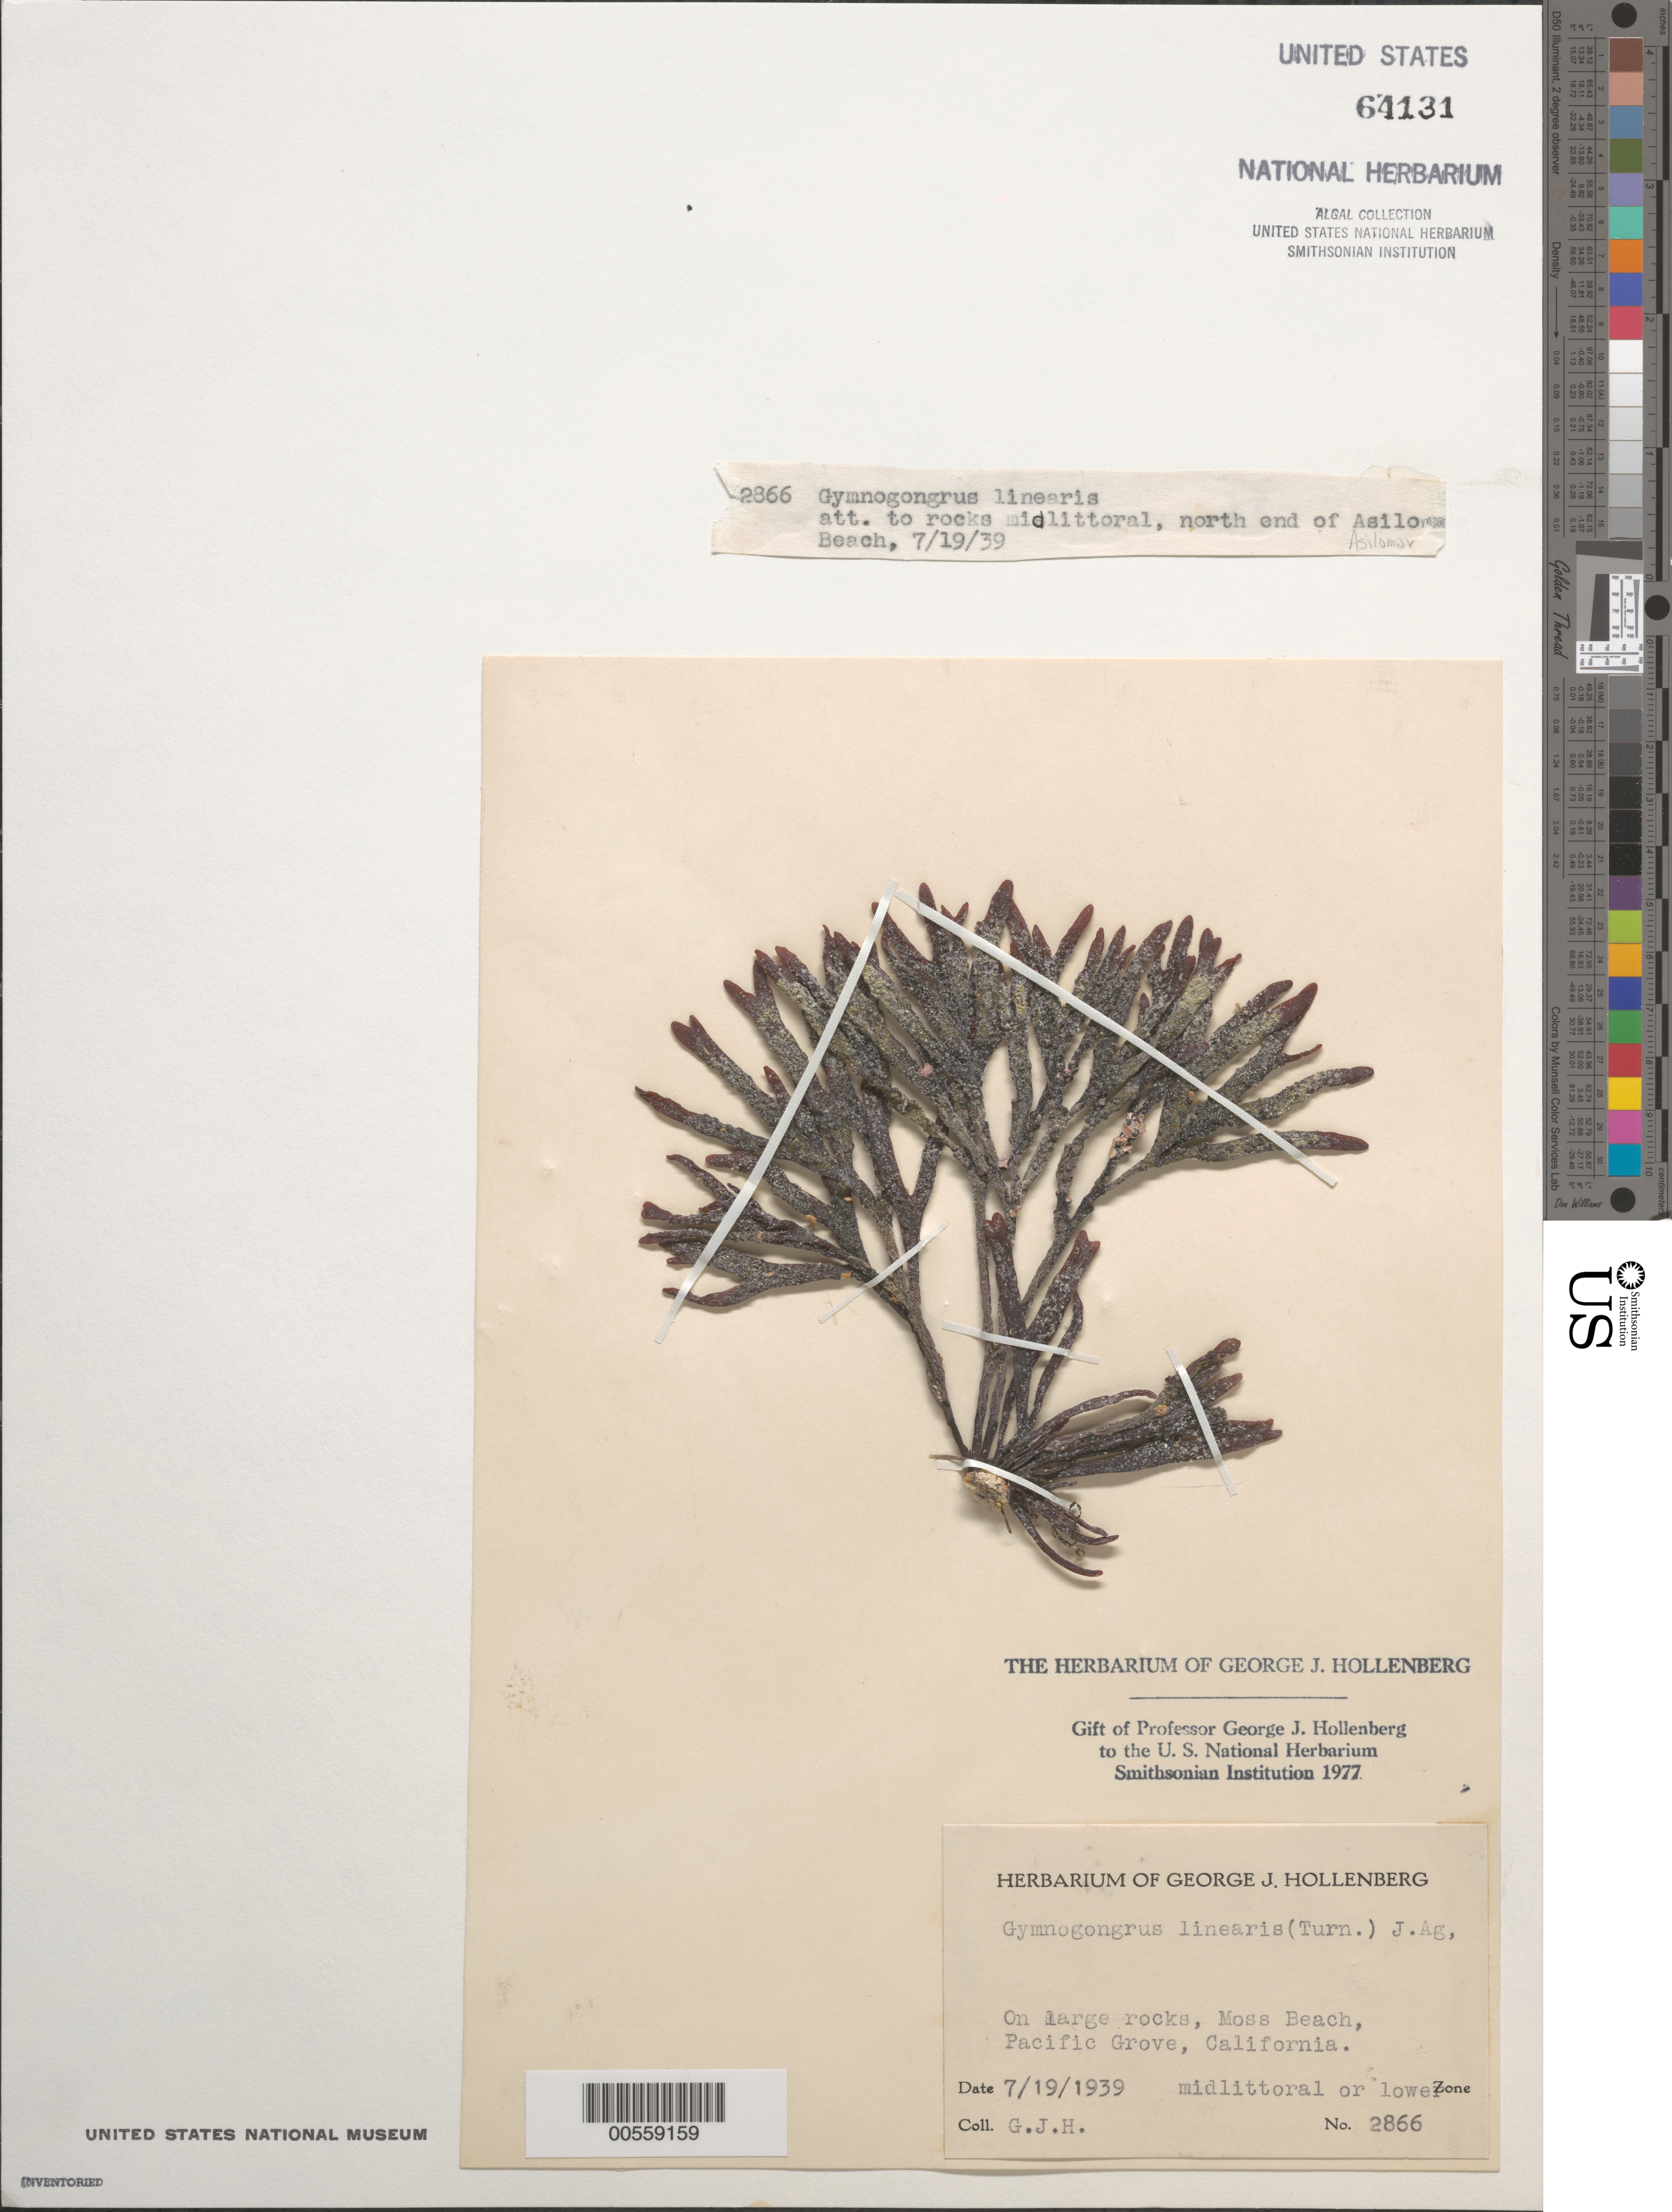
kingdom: Plantae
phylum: Rhodophyta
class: Florideophyceae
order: Gigartinales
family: Phyllophoraceae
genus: Ahnfeltiopsis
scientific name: Ahnfeltiopsis linearis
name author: (C. Agardh) P.C. Silva & DeCew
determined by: Algae name updating Project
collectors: G. Hollenberg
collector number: GJH 2866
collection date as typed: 19 Jul 1939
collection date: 1939-07-19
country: United States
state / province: California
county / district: Monterey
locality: Moss Beach, Pacific Grove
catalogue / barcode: US 64131